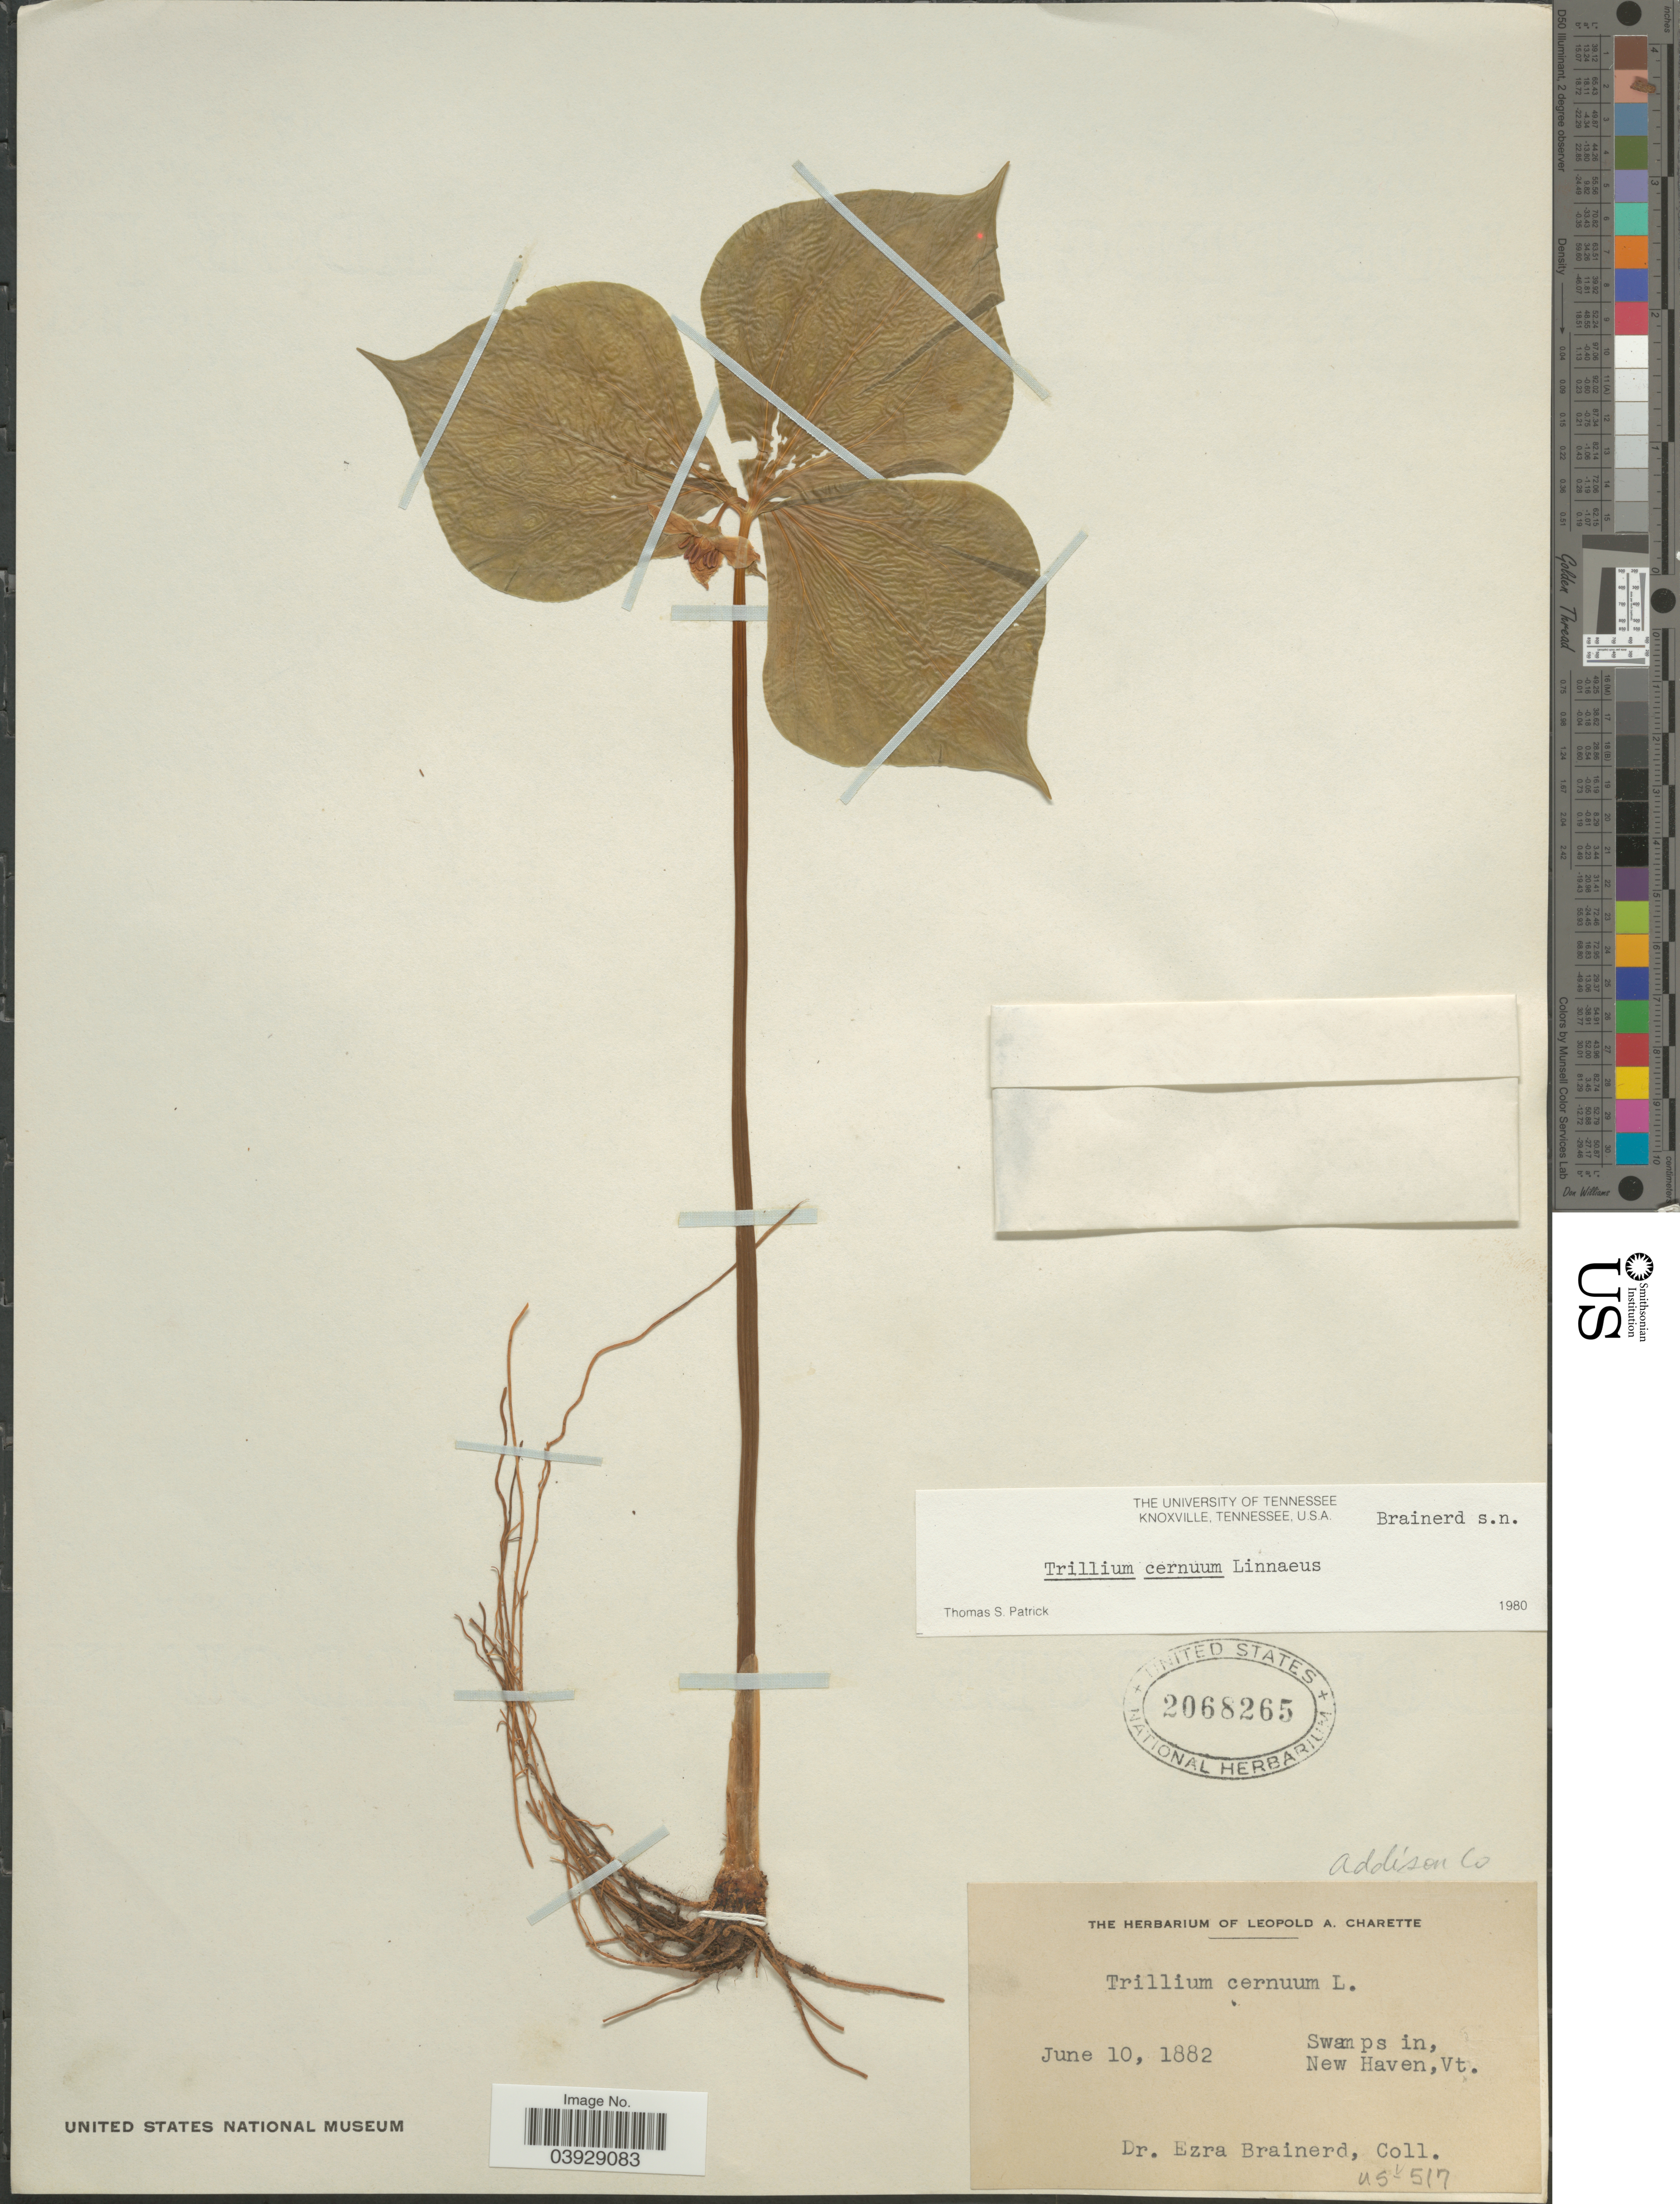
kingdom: Plantae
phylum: Tracheophyta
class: Liliopsida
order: Liliales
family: Melanthiaceae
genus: Trillium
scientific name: Trillium cernuum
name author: L.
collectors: E. Brainerd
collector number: US-517?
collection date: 1882-06-10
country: United States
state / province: Vermont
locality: Swamps in, New Haven.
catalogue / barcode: US 2068265